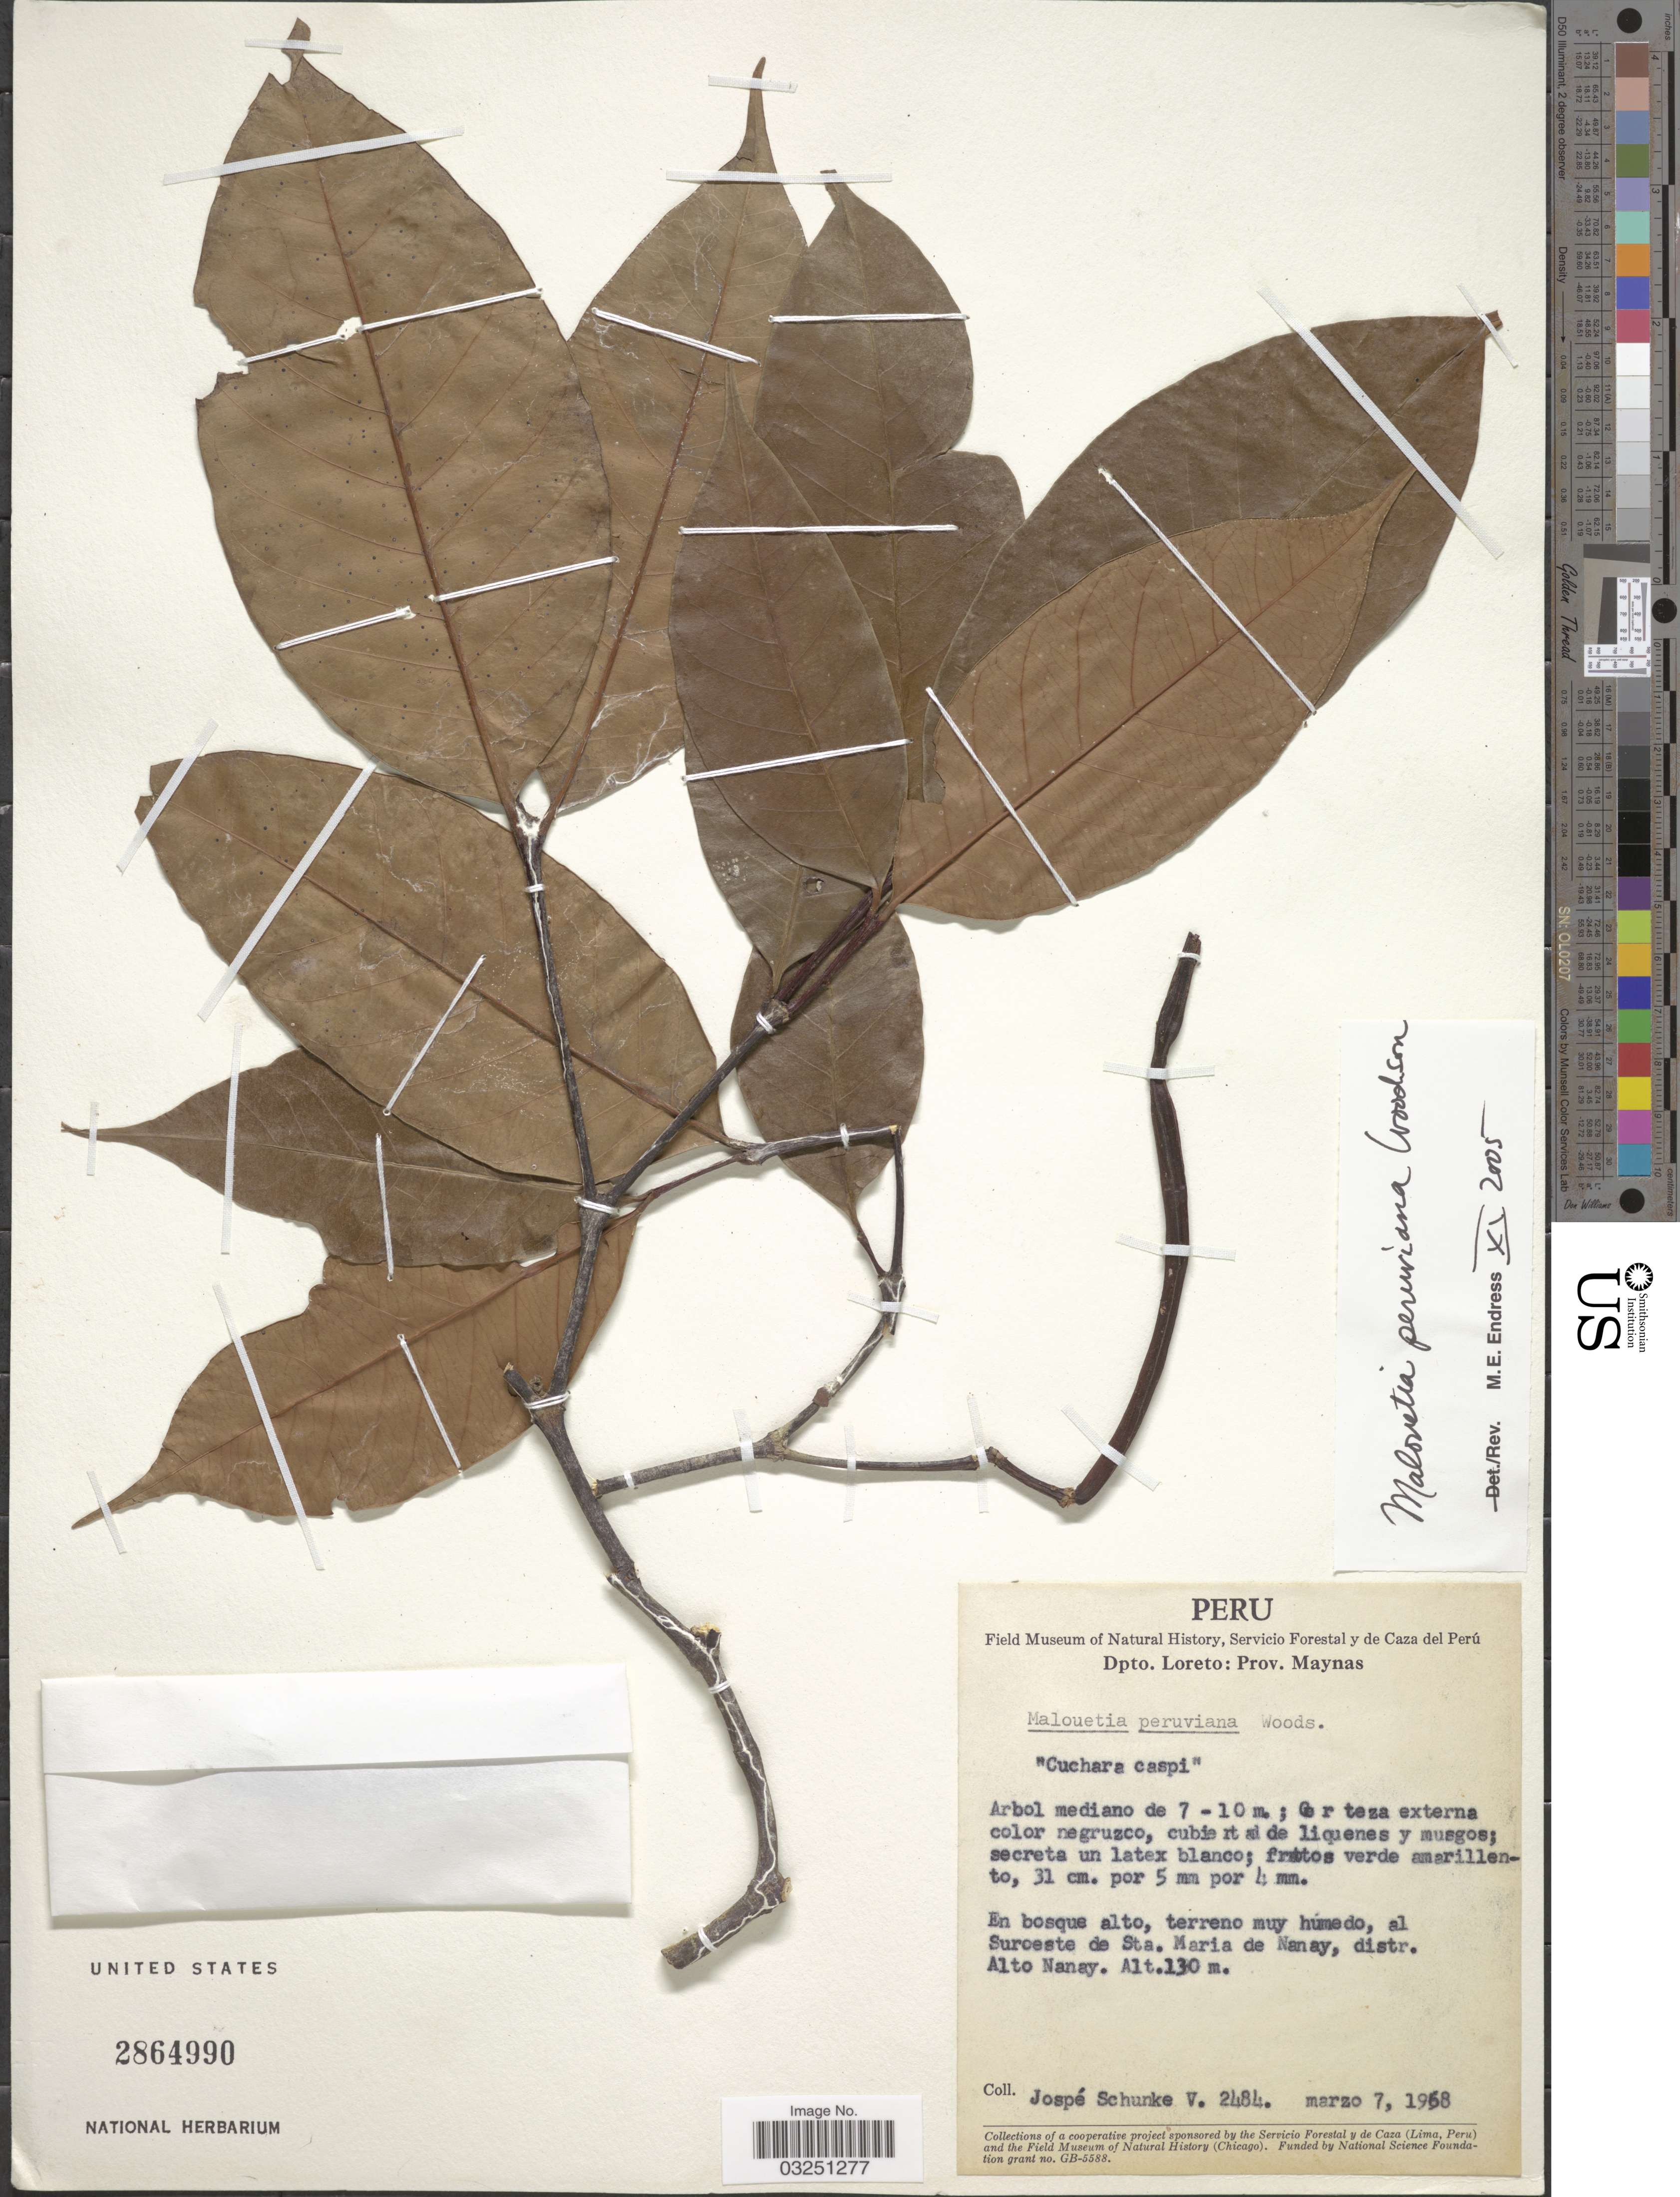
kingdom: Plantae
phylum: Tracheophyta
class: Magnoliopsida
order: Gentianales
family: Apocynaceae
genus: Malouetia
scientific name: Malouetia peruviana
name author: Woodson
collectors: J. Schunke Vigo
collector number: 2484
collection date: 1968-03-07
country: Peru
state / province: Loreto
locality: Dpto. Loreto: Prov. Maynas. En bosque alto, terreno muy húmedo, al Suroeste de Sta. Maria de Nanay, distr. Alto Nanay.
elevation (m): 130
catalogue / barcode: US 2864990